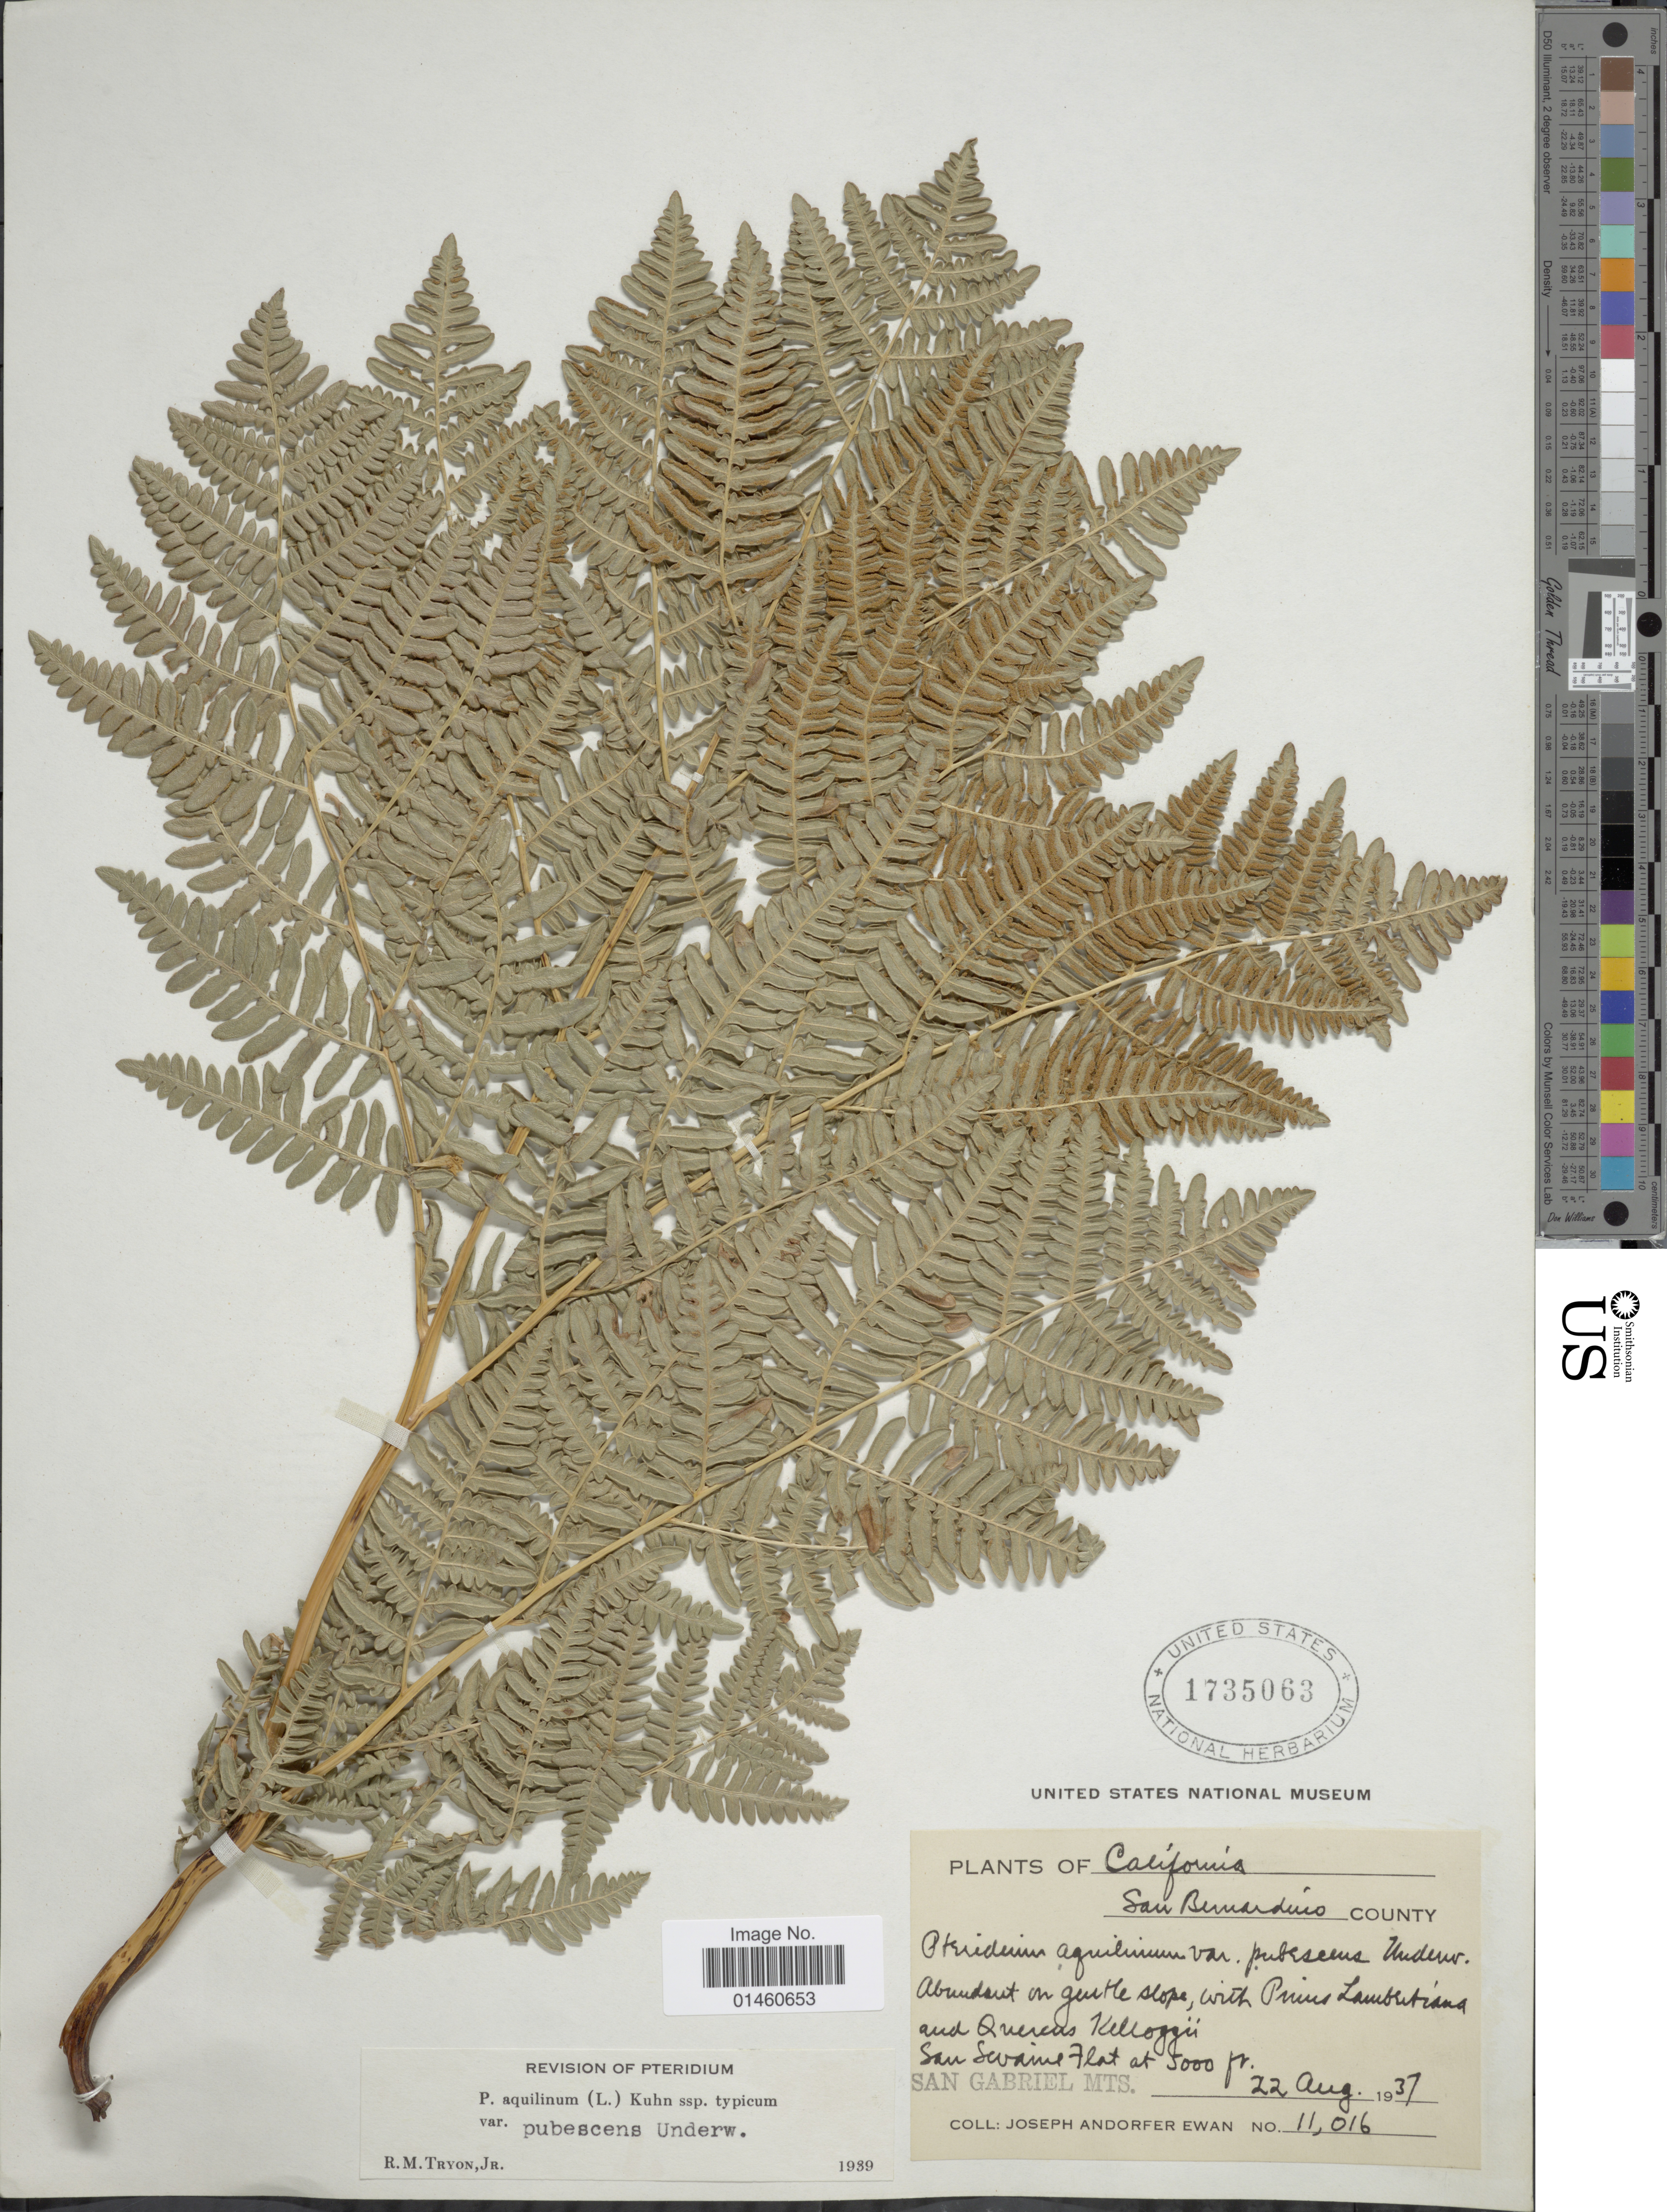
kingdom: Plantae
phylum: Tracheophyta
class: Polypodiopsida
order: Polypodiales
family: Dennstaedtiaceae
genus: Pteridium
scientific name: Pteridium pubescens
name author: (Underw.) Christenh.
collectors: J. A. Ewan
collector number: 11016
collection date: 1937-08-22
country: United States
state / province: California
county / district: San Bernardino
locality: San Bernardino County, San Sevaine Flat, San Gabriel Mts.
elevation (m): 1524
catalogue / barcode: US 1735063